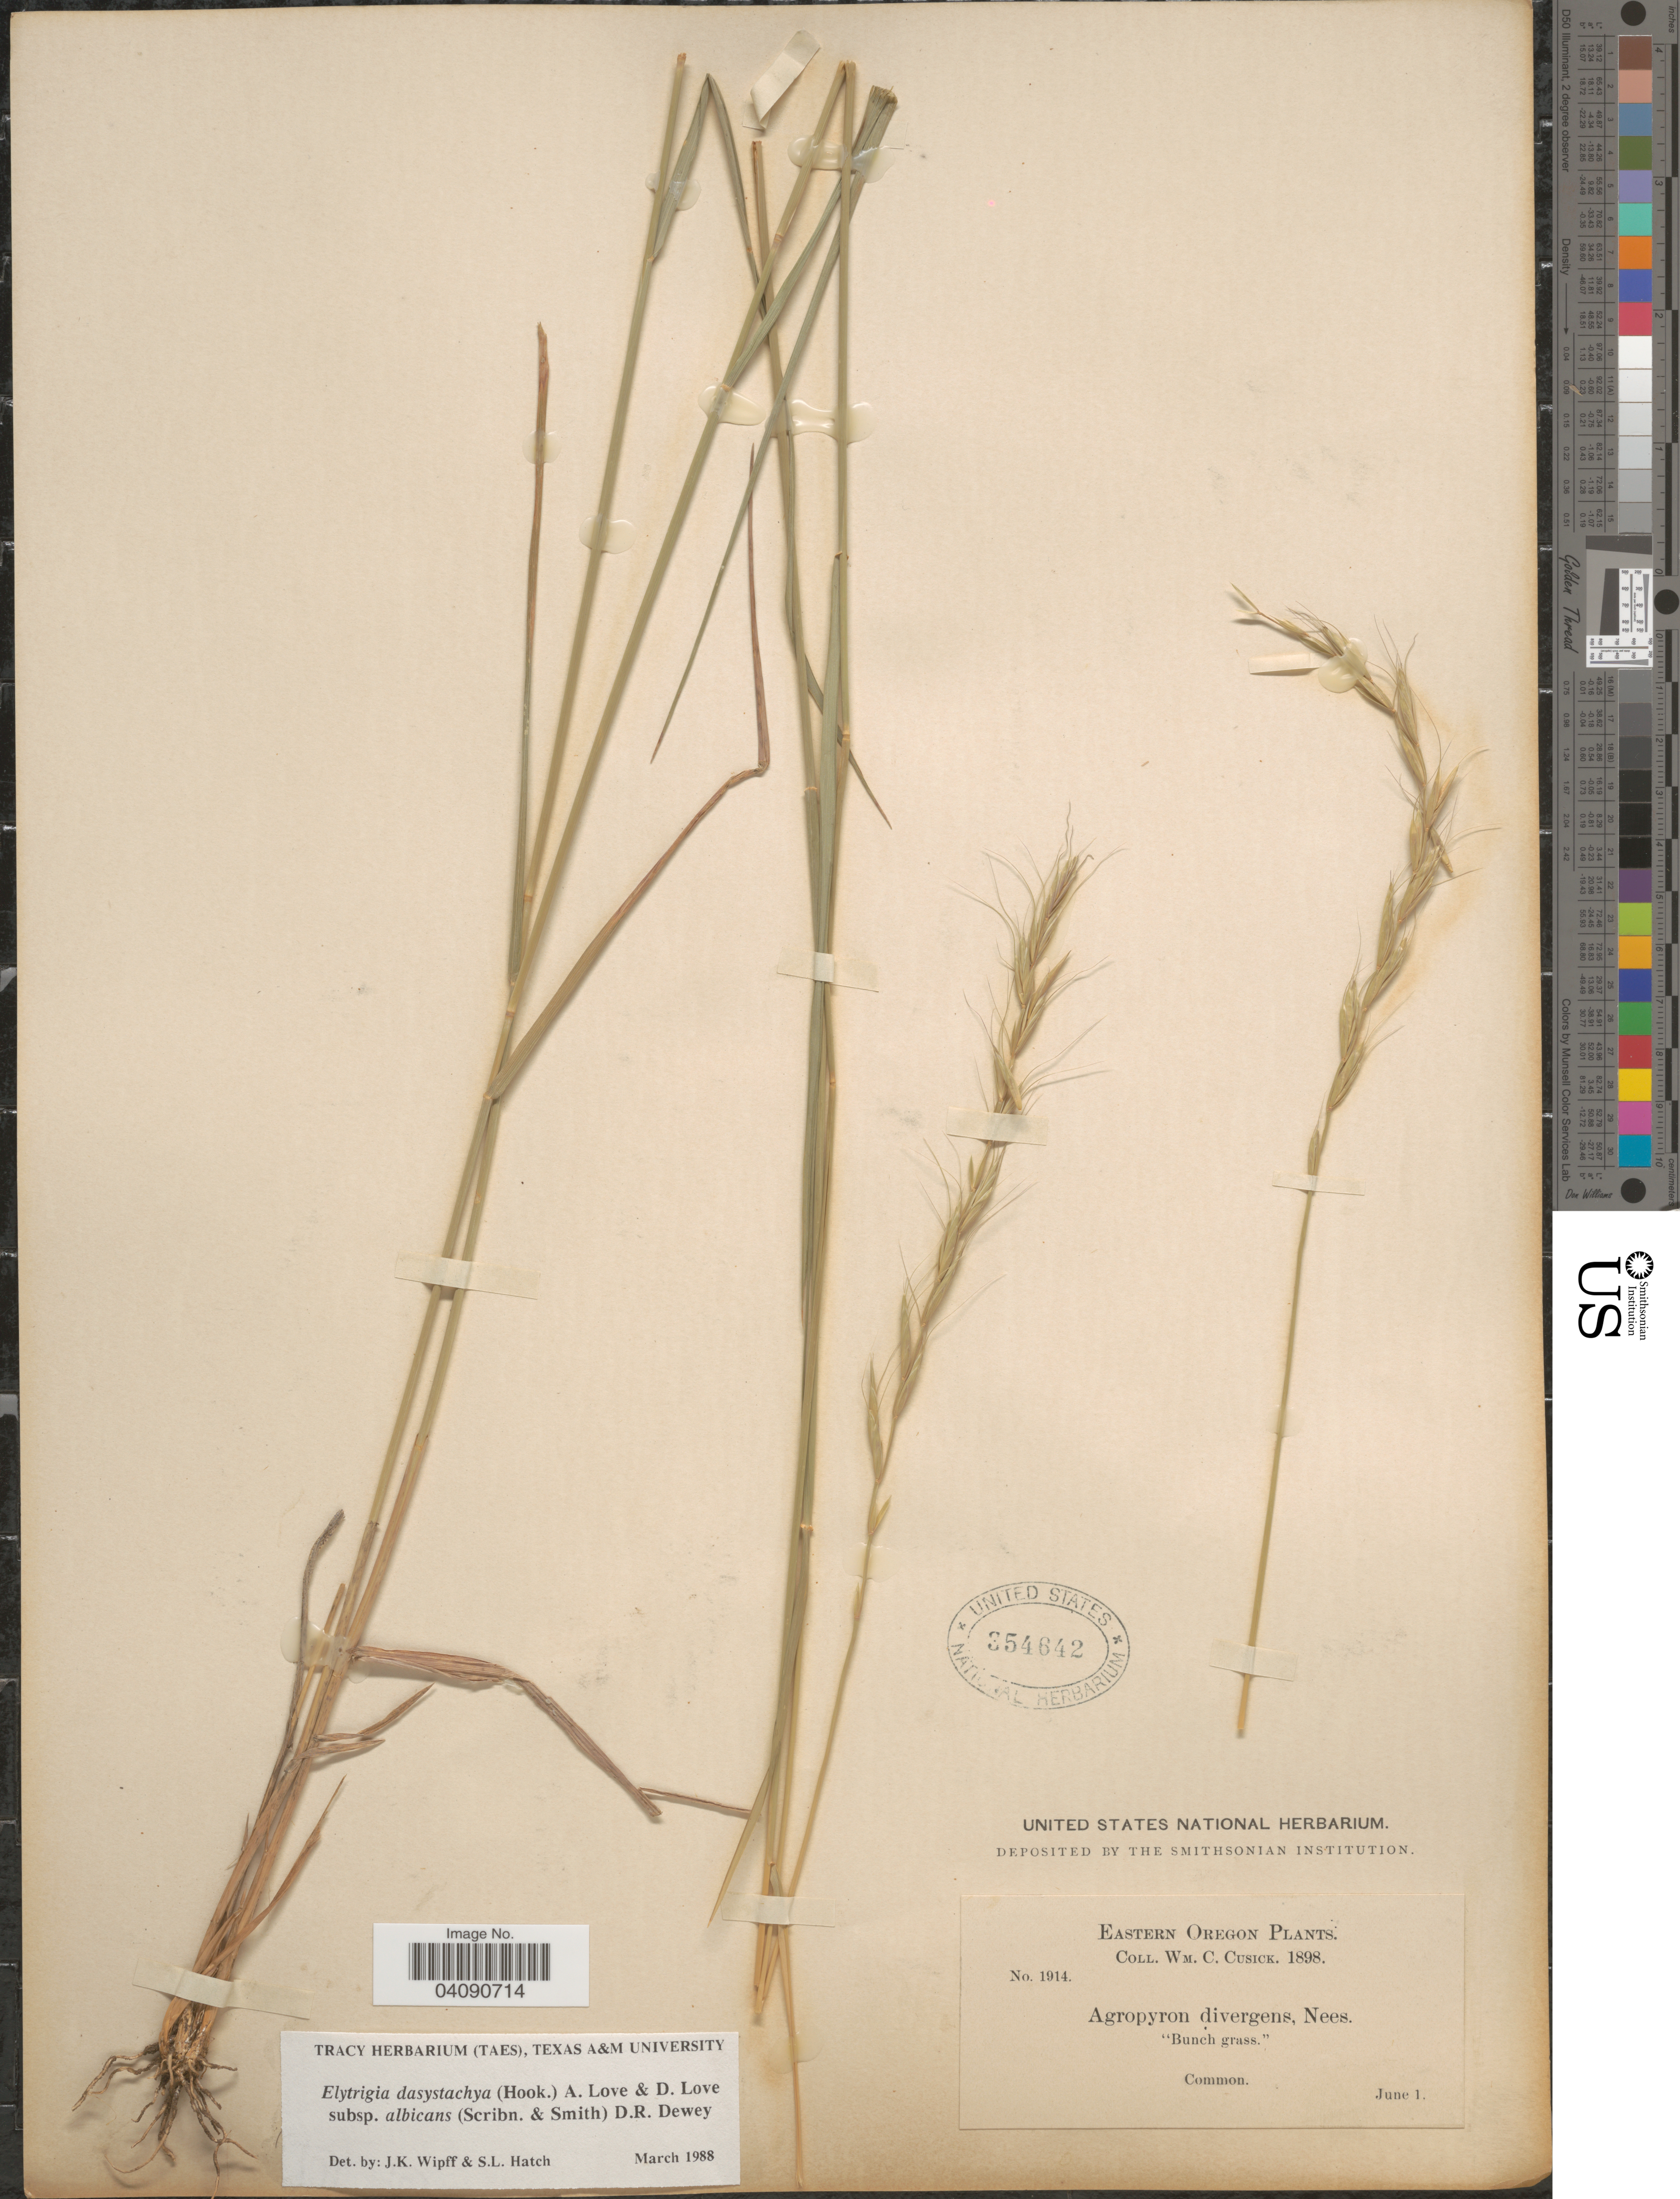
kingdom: Plantae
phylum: Tracheophyta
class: Liliopsida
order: Poales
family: Poaceae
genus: Elymus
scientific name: Elymus albicans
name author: (Scribn. & J.G. Sm.) Á. Löve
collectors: W. C. Cusick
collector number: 1914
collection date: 1898-06-01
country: United States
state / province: Oregon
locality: Eastern Oregon.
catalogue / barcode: US 354642